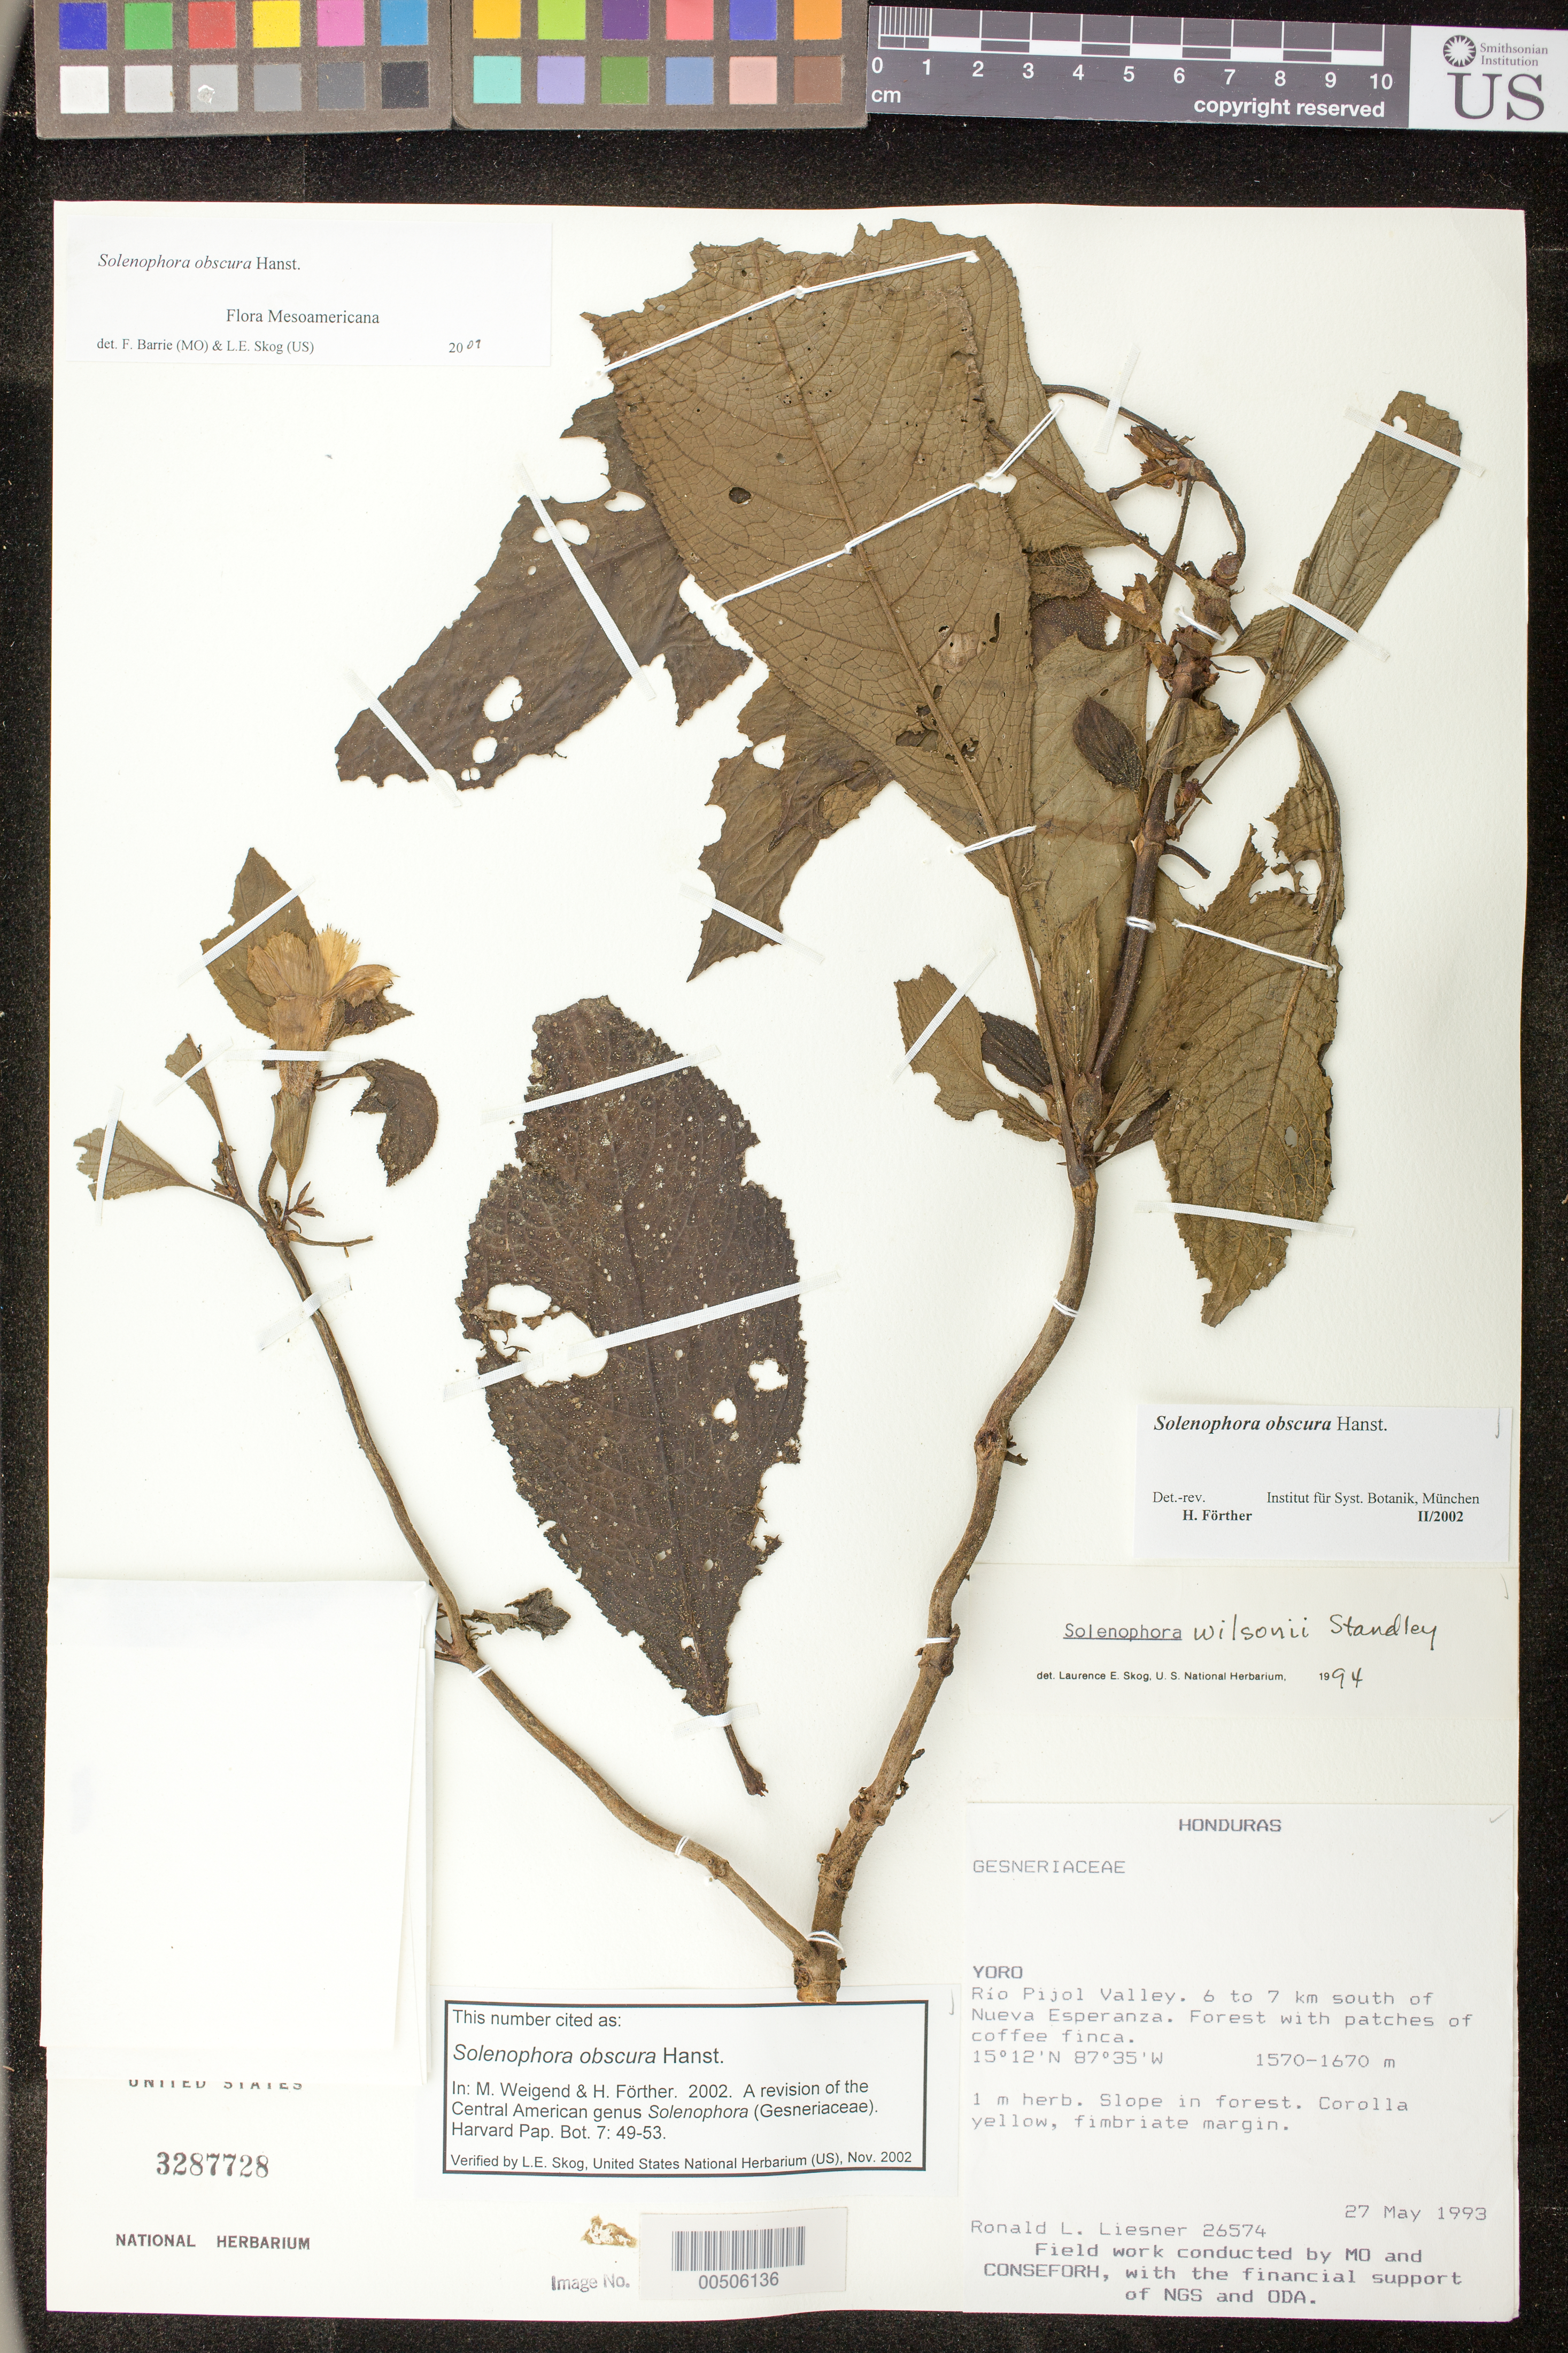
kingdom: Plantae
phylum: Tracheophyta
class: Magnoliopsida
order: Lamiales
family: Gesneriaceae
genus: Solenophora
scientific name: Solenophora obscura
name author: Hanst.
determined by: Weigend; Förther, Harald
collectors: R. L. Liesner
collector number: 26574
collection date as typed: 27 May 1993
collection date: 1993-05-27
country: Honduras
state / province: Yoro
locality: Río Pijol Valley, 6-7 km S of Nueva Esperanza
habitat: Forest with patches of coffee finca; slope in forest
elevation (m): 1570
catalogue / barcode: US 3287728